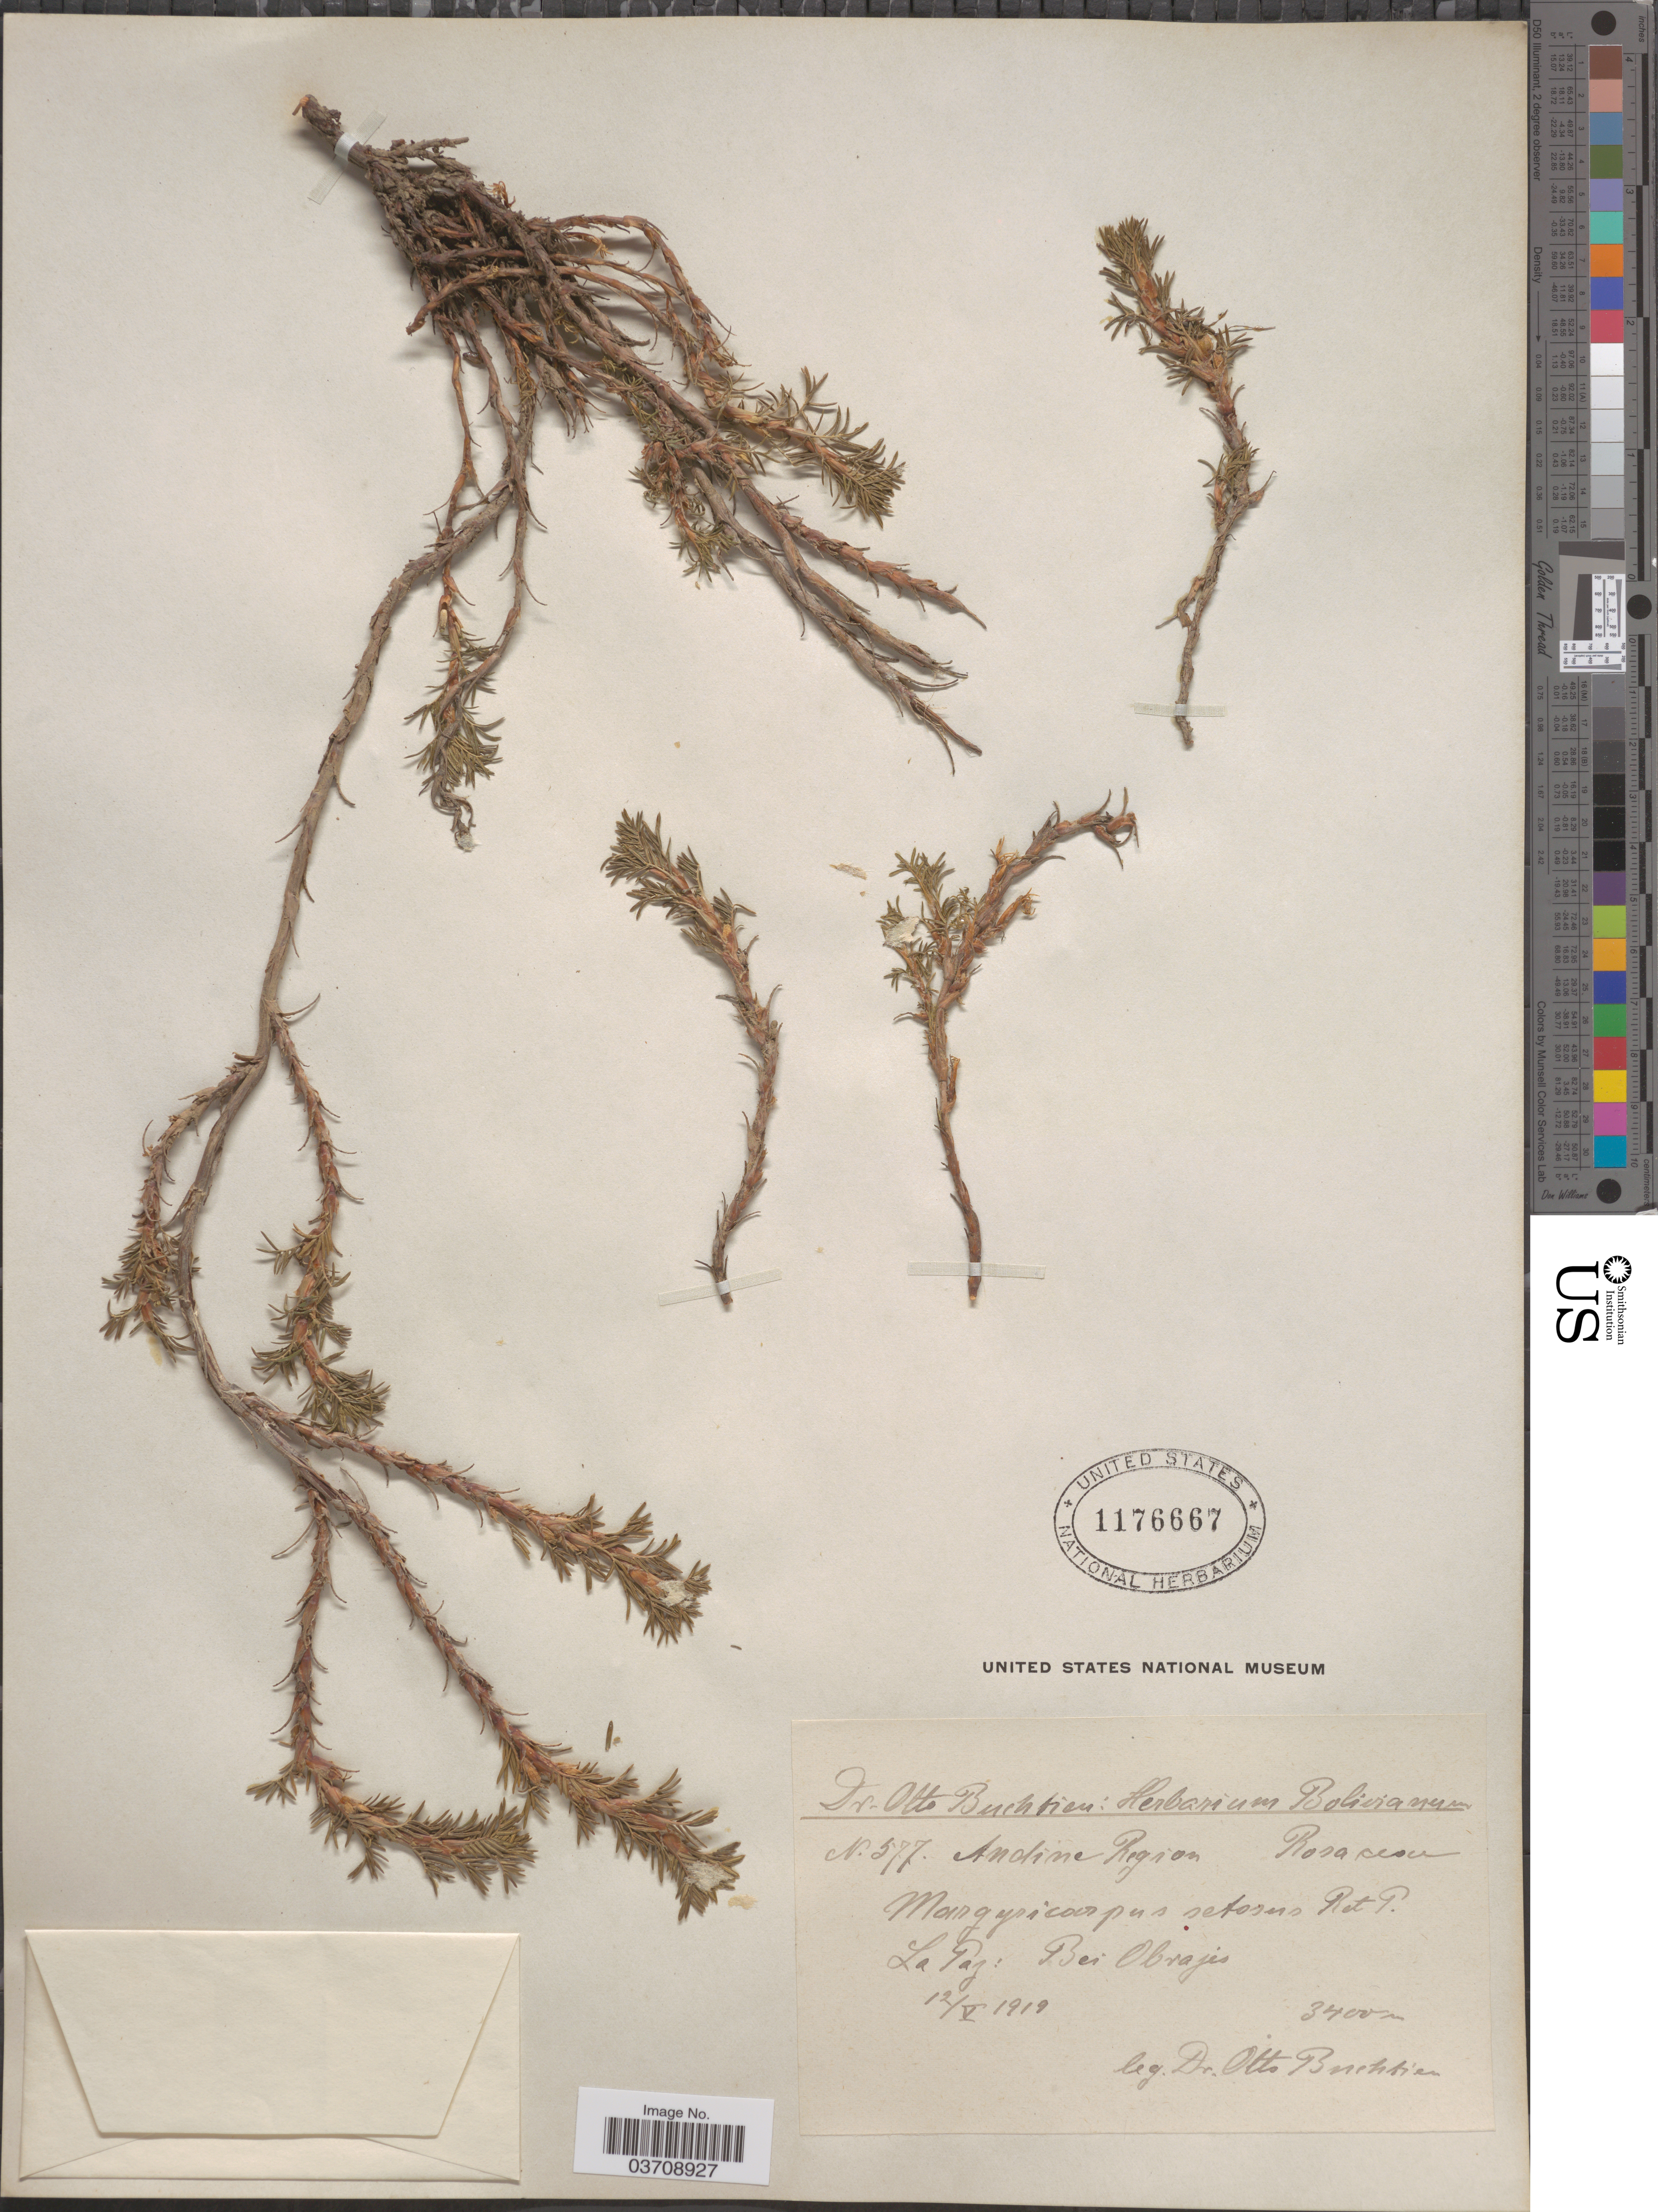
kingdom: Plantae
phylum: Tracheophyta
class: Magnoliopsida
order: Rosales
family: Rosaceae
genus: Margyricarpus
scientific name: Margyricarpus pinnatus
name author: (Lam.) Kuntze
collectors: O. Buchtien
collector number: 577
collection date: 1919-05-12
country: Bolivia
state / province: La Paz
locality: Bei Obrajes.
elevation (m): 3400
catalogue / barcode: US 1176667